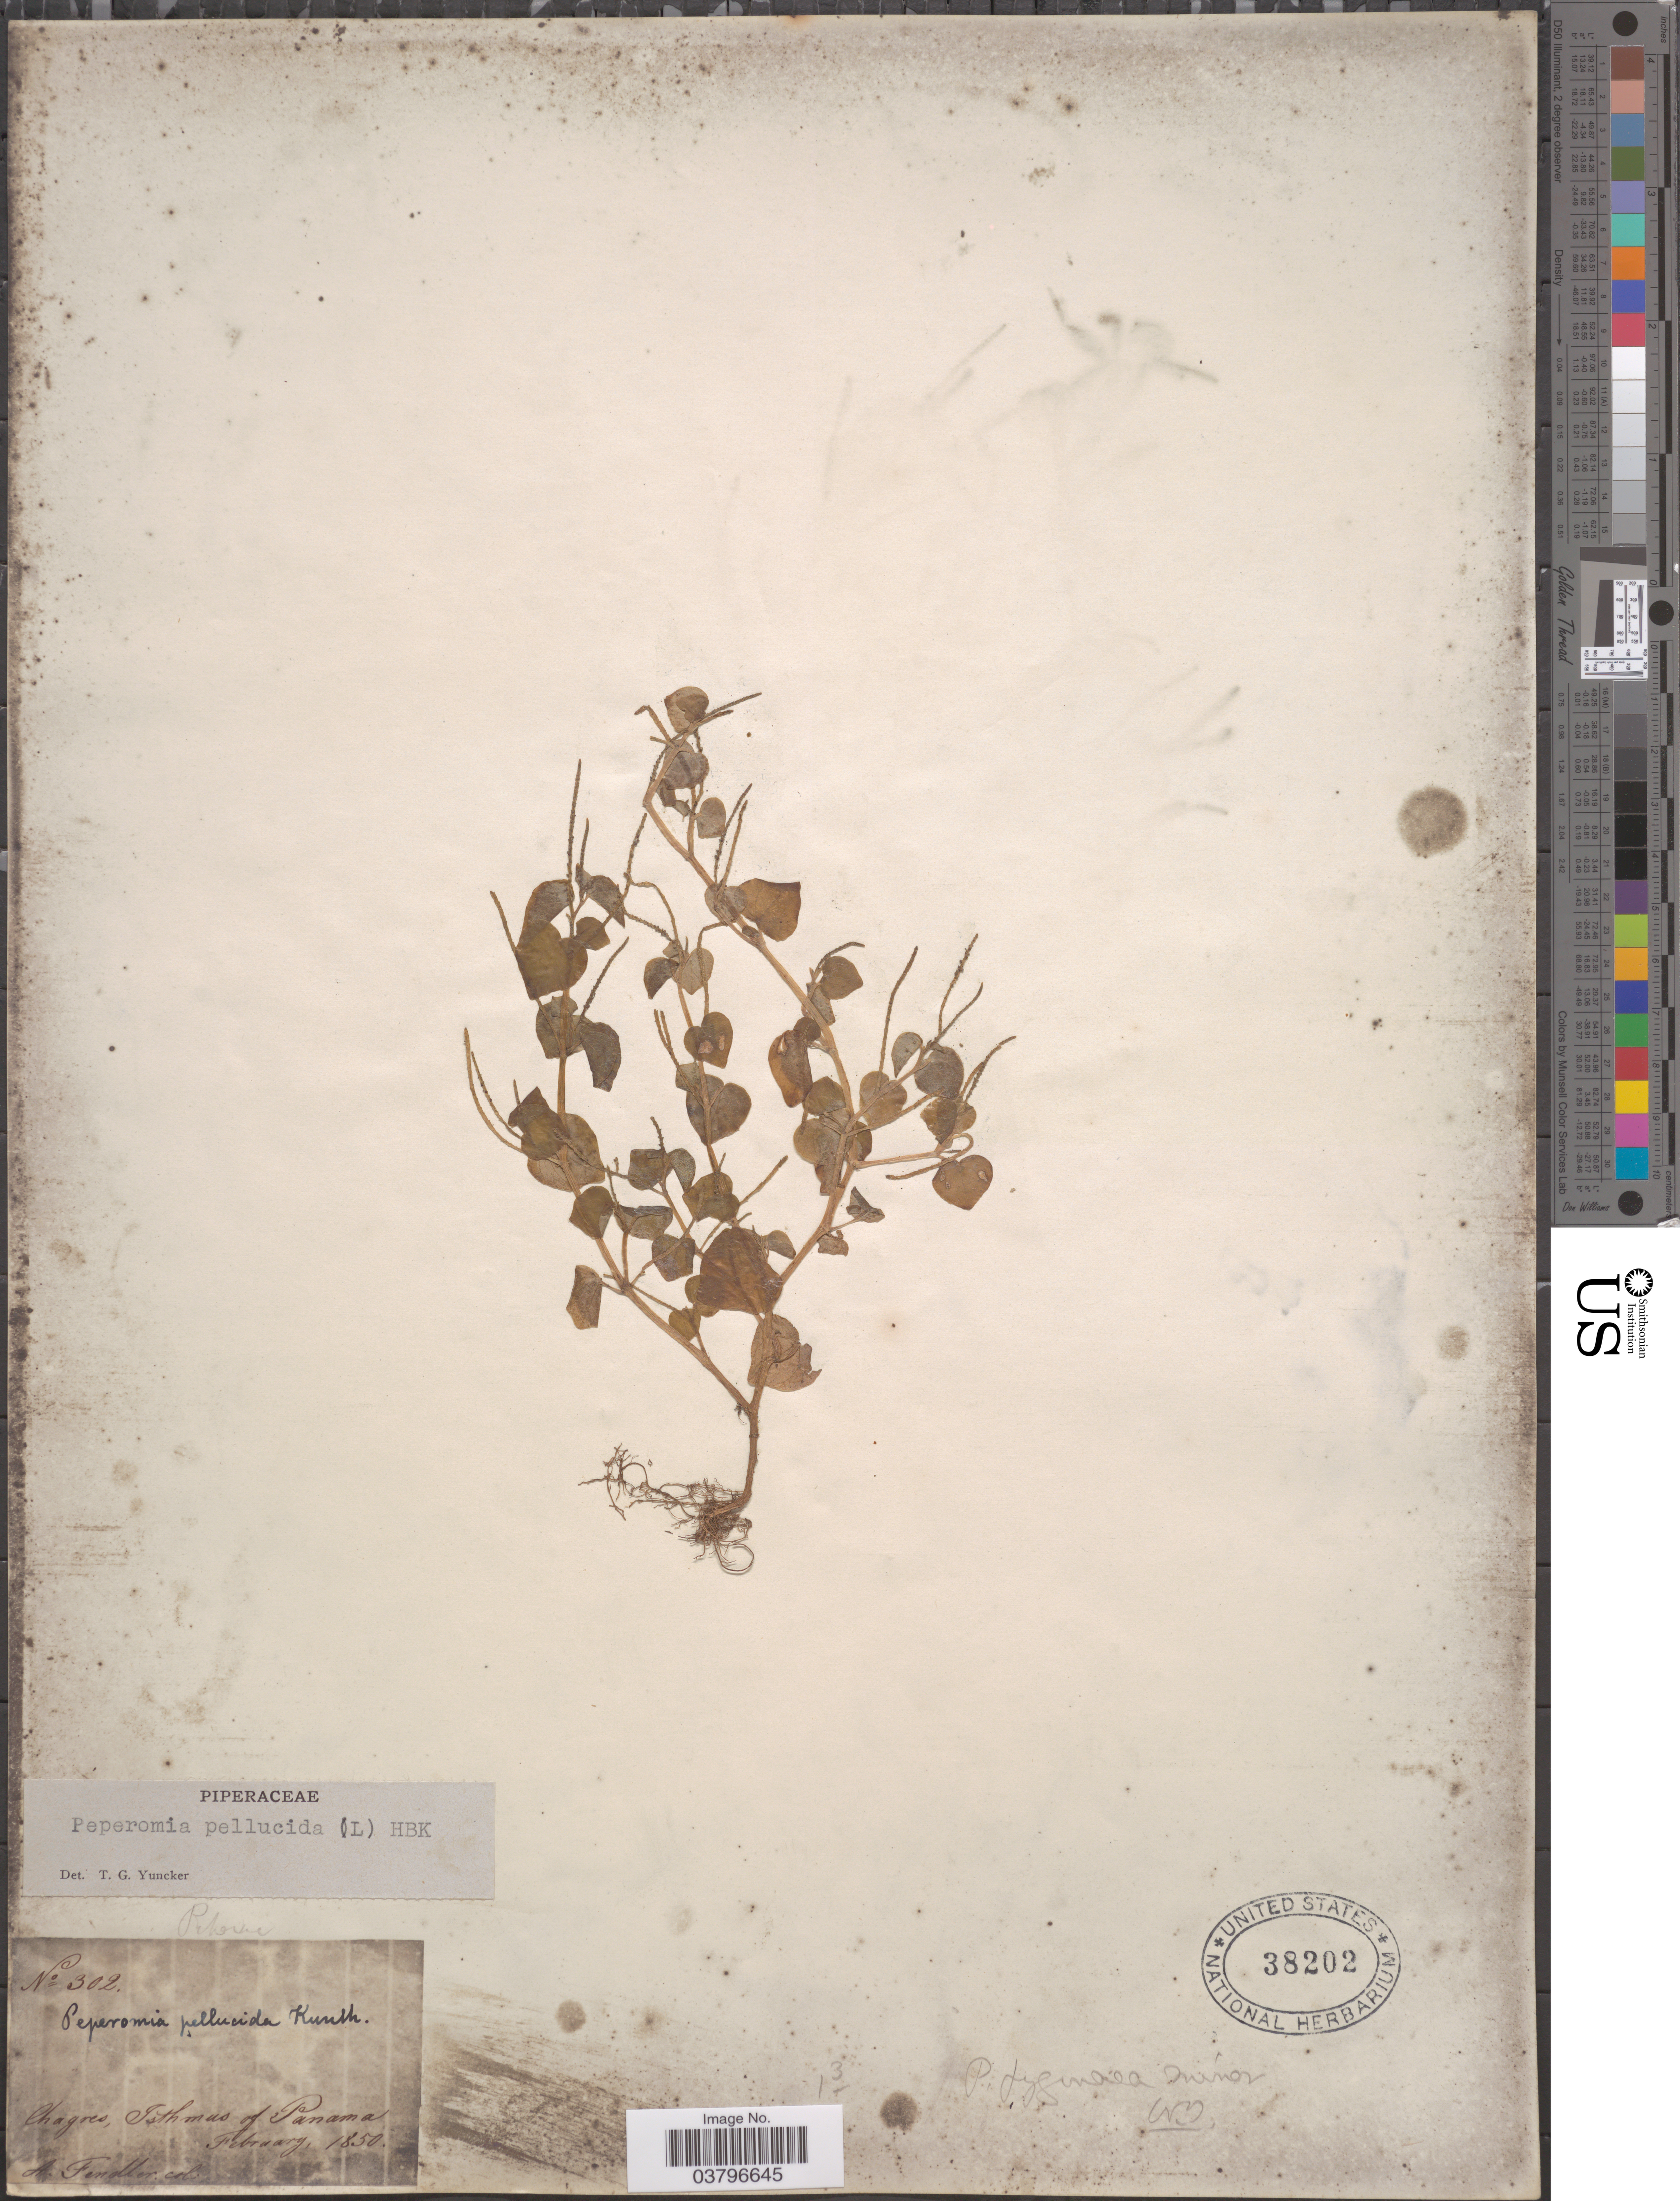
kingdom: Plantae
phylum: Tracheophyta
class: Magnoliopsida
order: Piperales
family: Piperaceae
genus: Peperomia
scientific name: Peperomia pellucida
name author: (L.) Kunth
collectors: A. Fendler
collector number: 302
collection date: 1850-02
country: Panama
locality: Chagres, Isthmus of Panama.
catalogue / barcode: US 38202